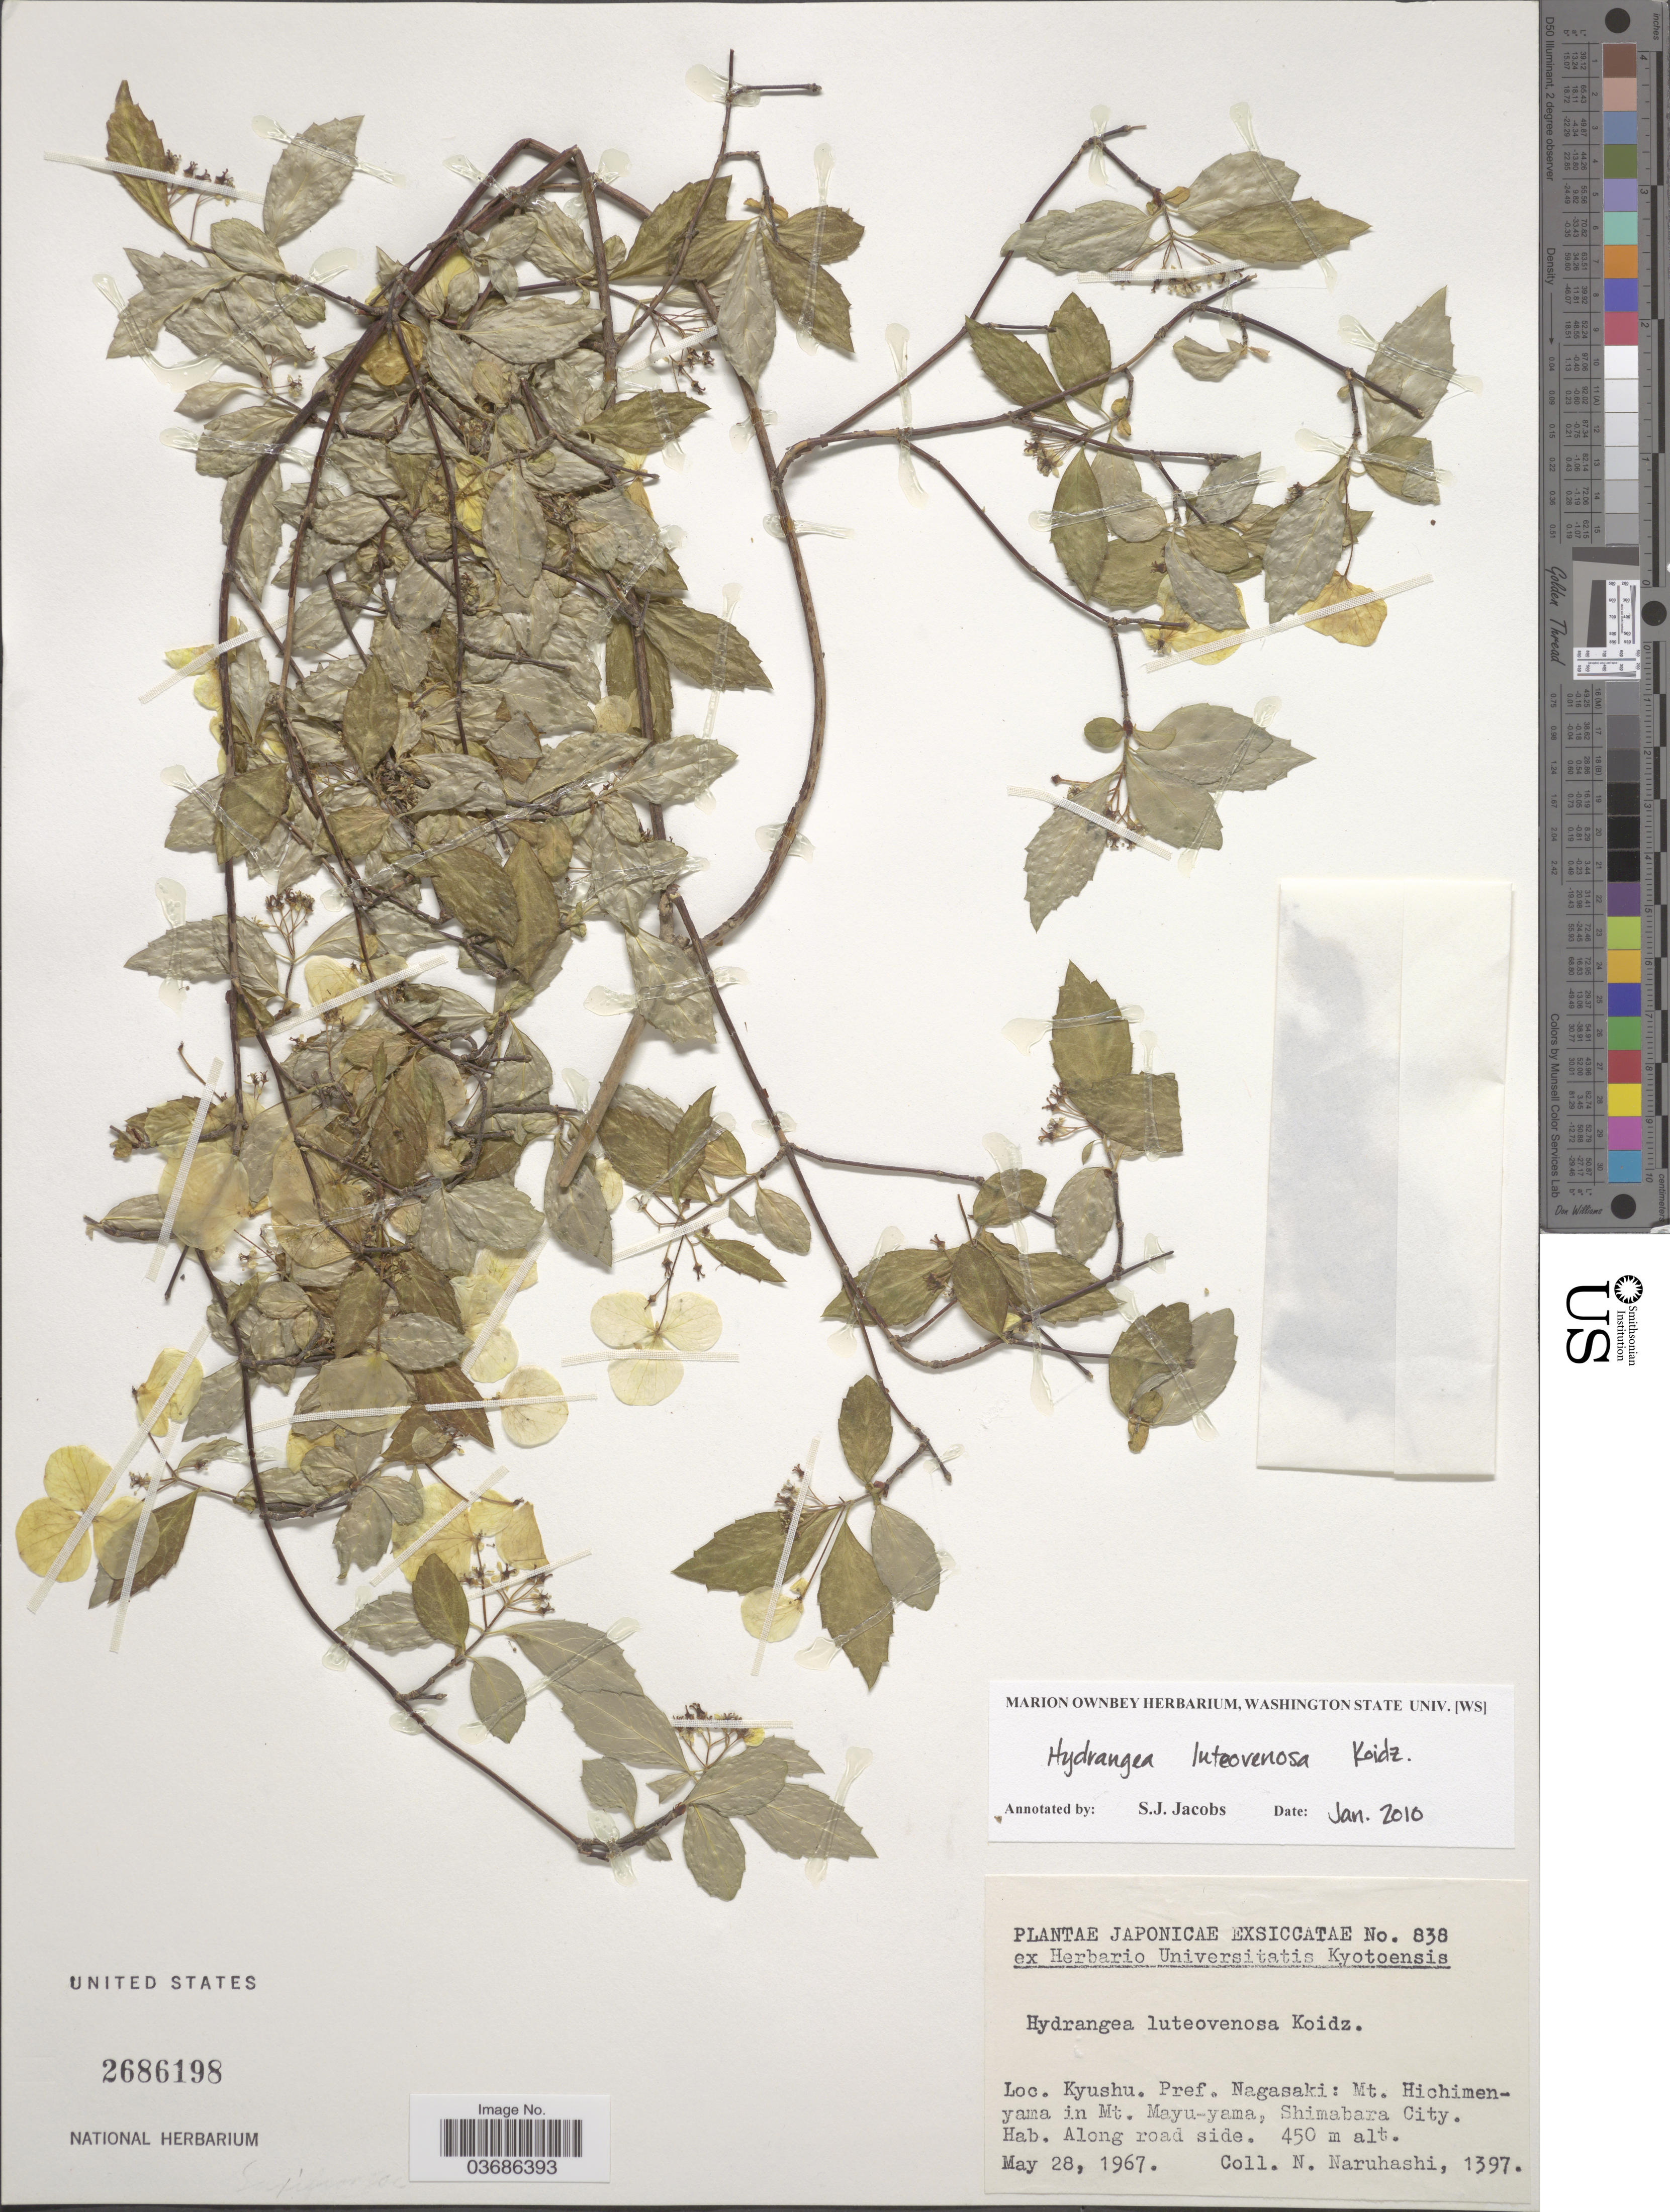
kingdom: Plantae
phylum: Tracheophyta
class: Magnoliopsida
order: Cornales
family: Hydrangeaceae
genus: Hydrangea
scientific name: Hydrangea luteovenosa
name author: Koidz.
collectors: N. Naruhashi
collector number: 1397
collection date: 1967-05-28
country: Japan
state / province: Nagasaki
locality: Kyushu. Pref. Nagasaki: Mt. Hichimenyama in Mt. Mayu-yama, Shimabara City. Along road side.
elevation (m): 450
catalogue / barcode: US 2686198